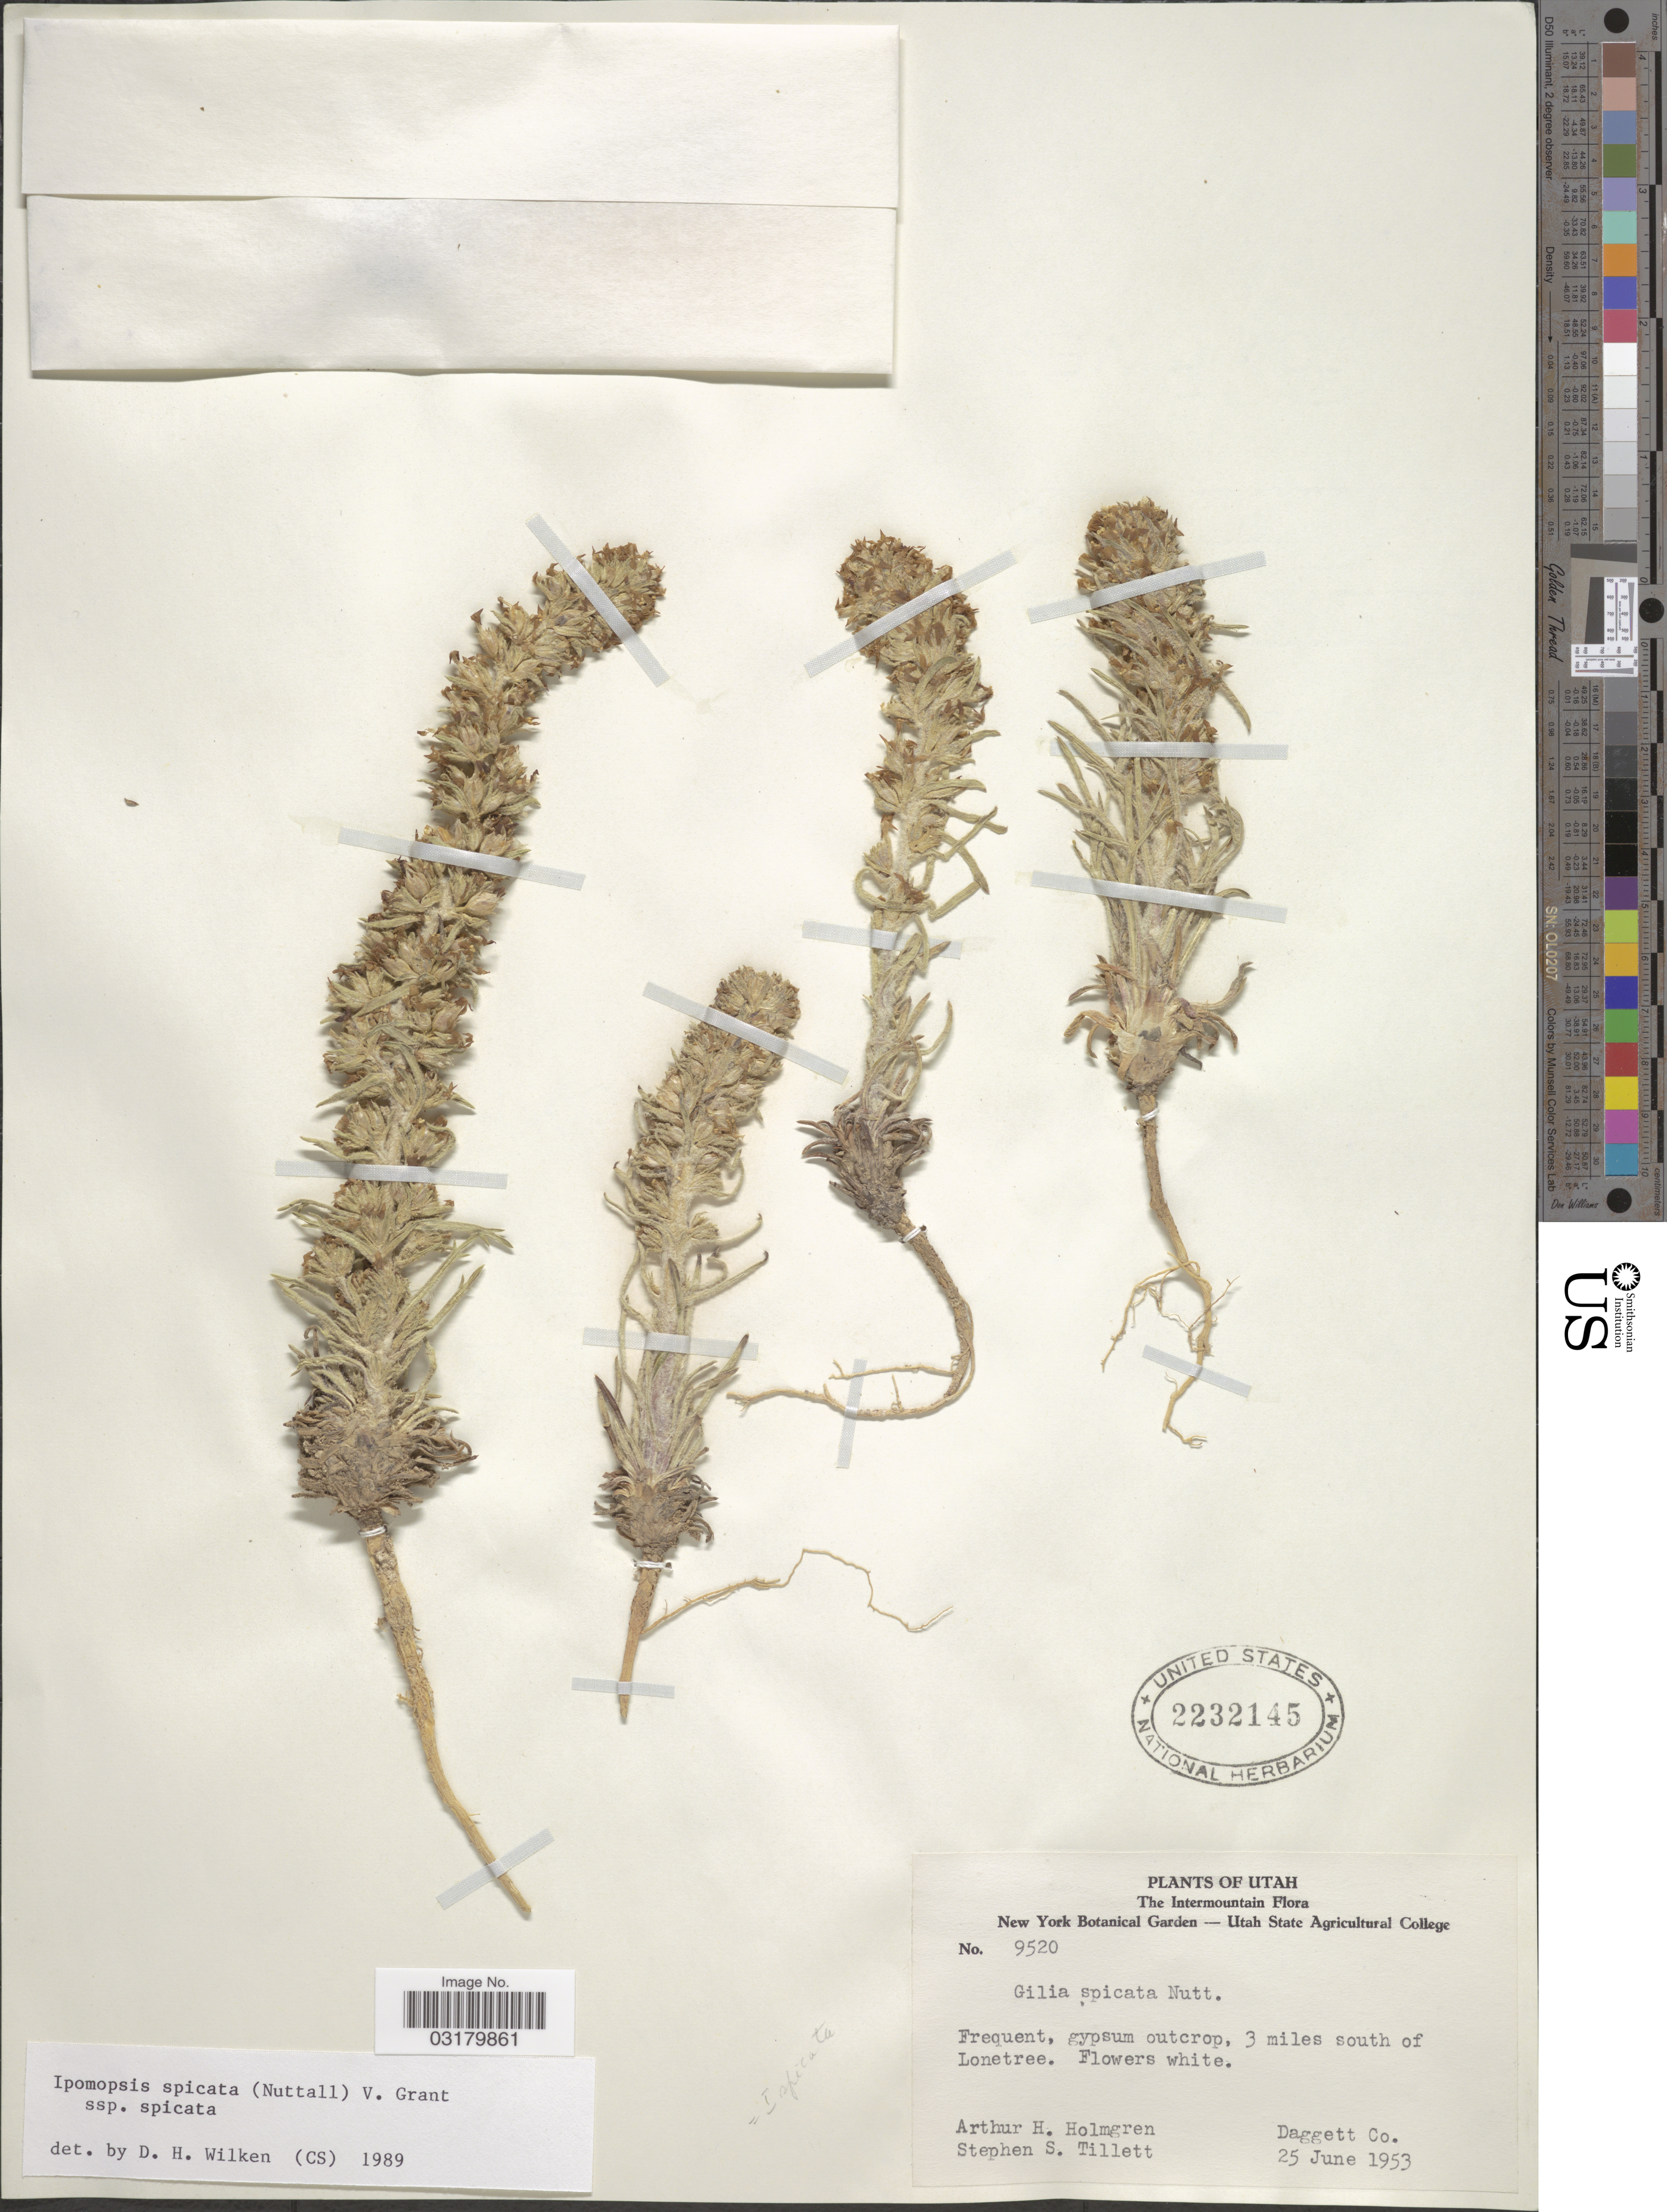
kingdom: Plantae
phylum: Tracheophyta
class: Magnoliopsida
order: Ericales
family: Polemoniaceae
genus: Ipomopsis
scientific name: Ipomopsis spicata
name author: (Nutt.) V.E. Grant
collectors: A. H. Holmgren & S. S. Tillett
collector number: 9520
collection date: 1953-06-25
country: United States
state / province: Utah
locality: The Intermountain, 3 miles south of Lonetree. Daggett Co.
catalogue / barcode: US 2232145